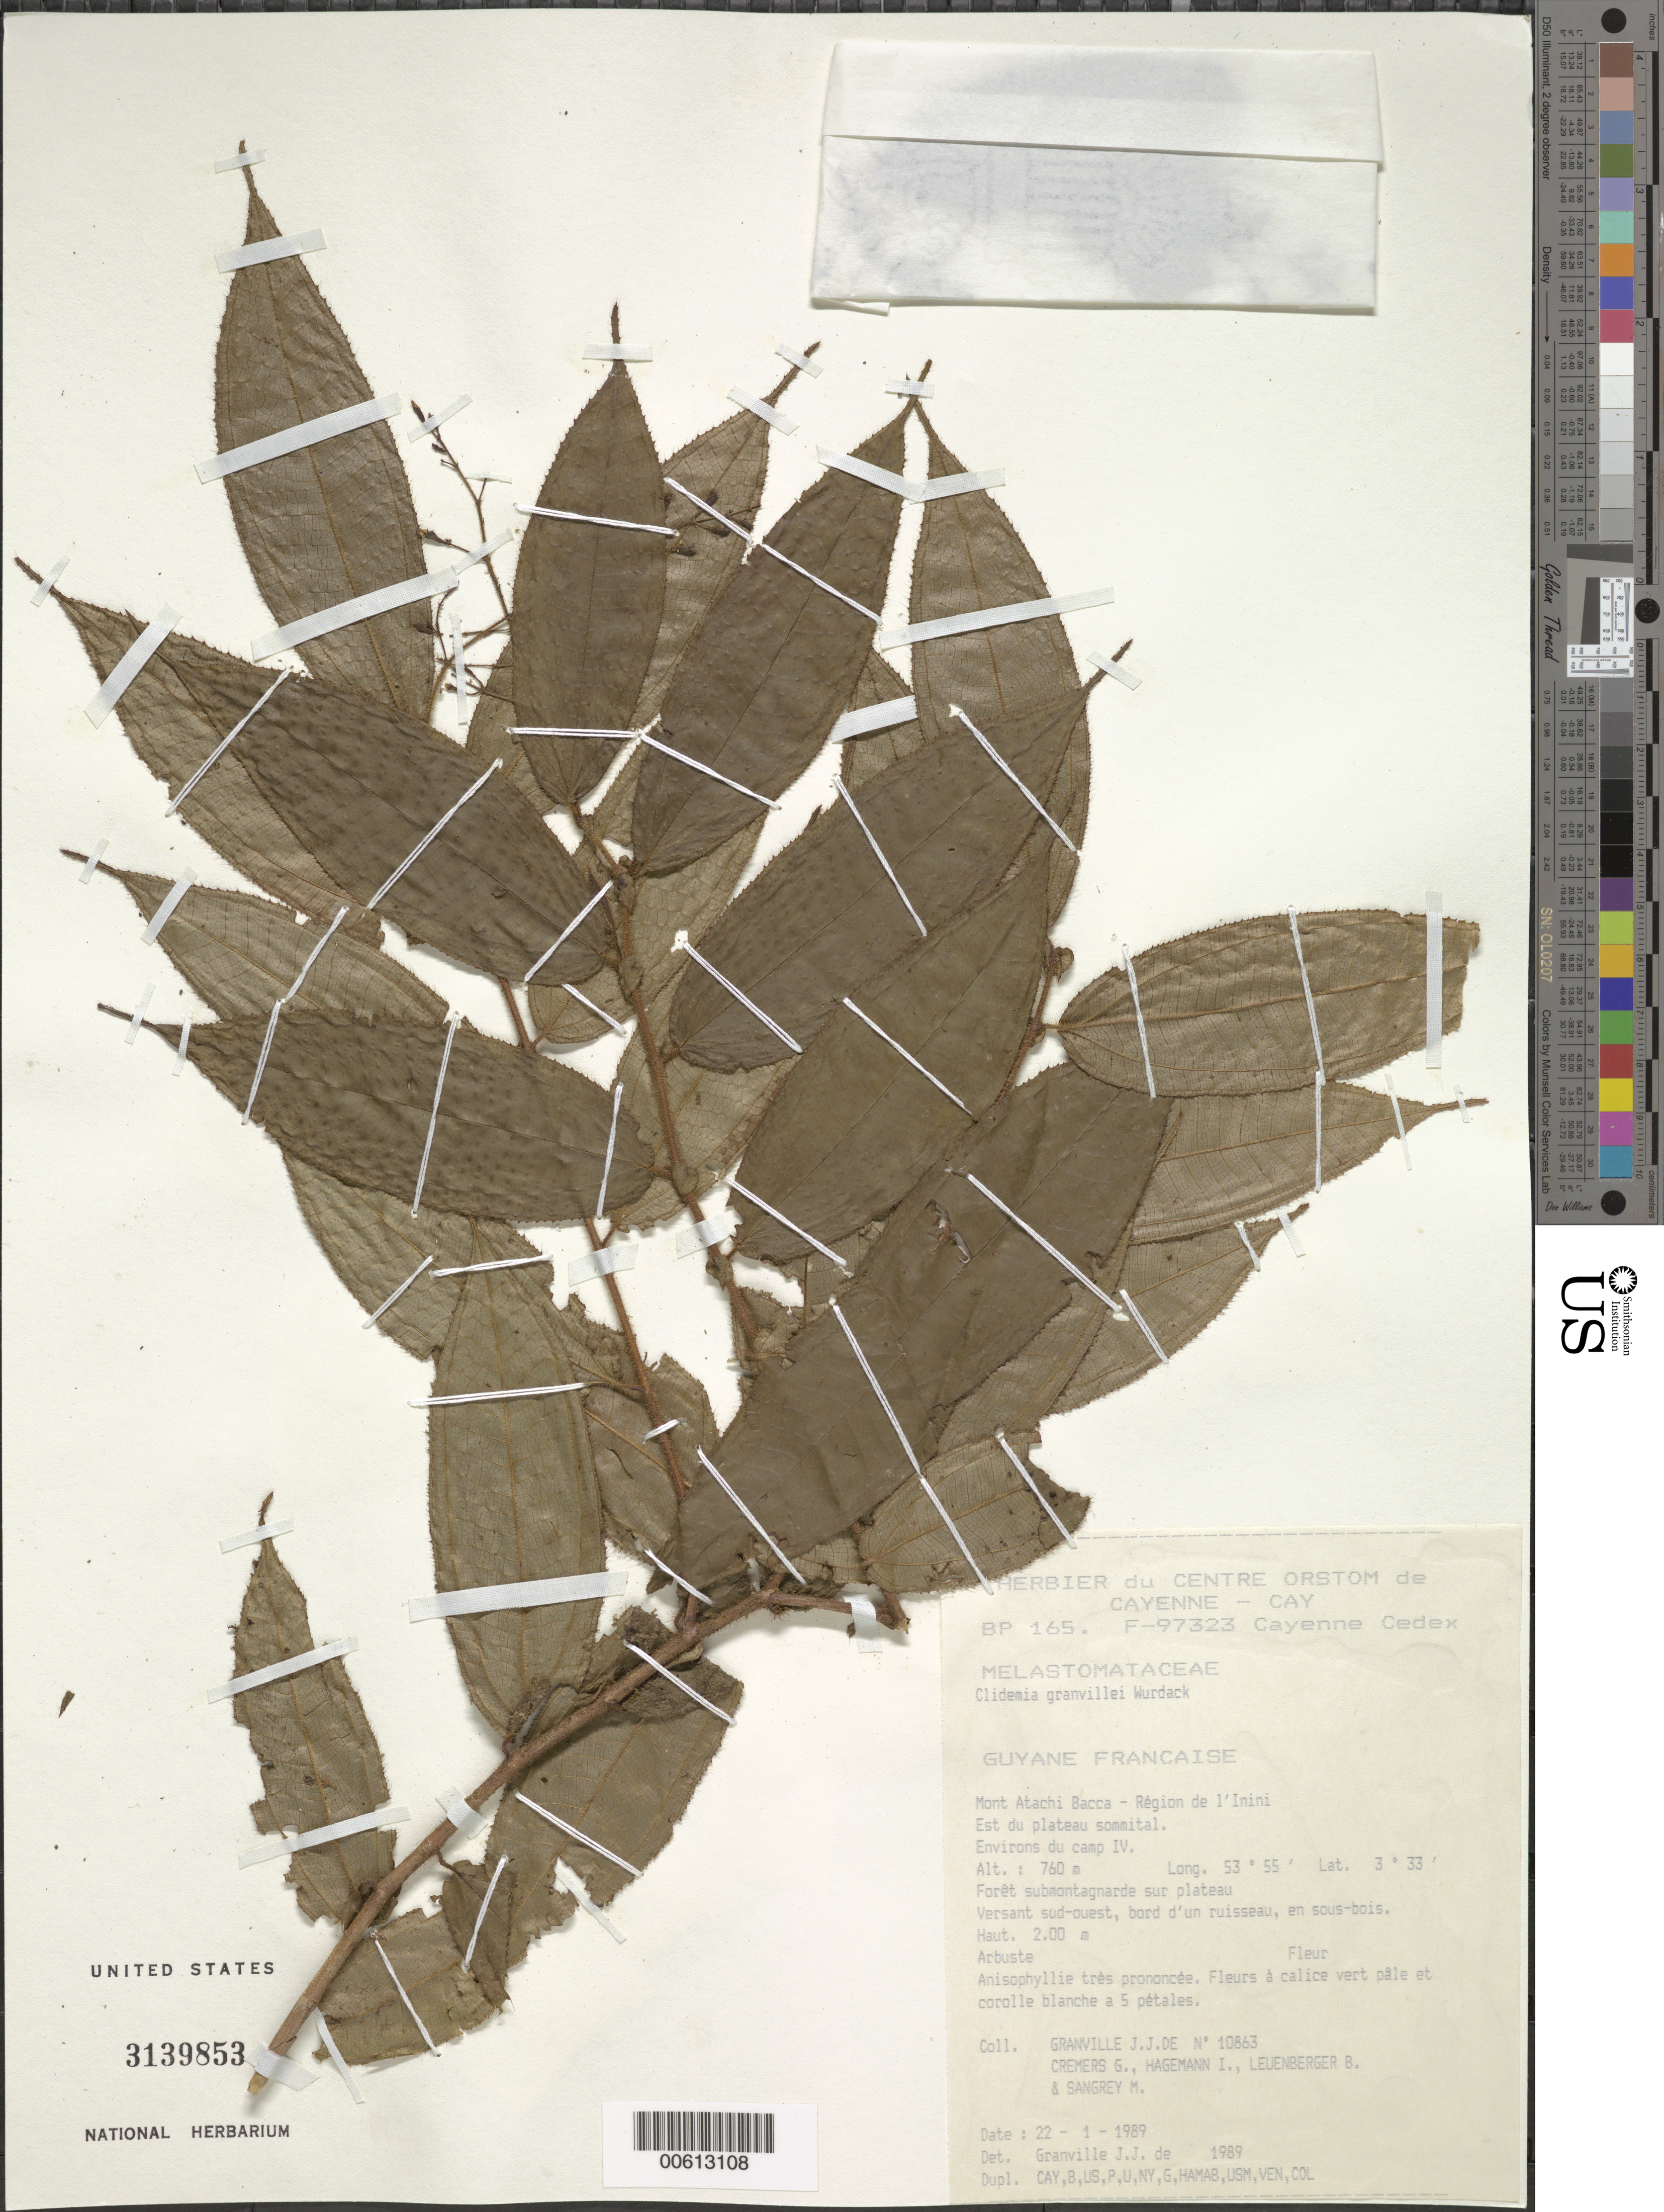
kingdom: Plantae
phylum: Tracheophyta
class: Magnoliopsida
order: Myrtales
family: Melastomataceae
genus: Clidemia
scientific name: Clidemia granvillei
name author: Wurdack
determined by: Granville, J. J. de, (CAY), Institut de Recherche pour le Developpement (IRD) (FRENCH GUIANA)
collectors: J.-J. de Granville, G. Cremers, J. Hagemann, B. E. Leuenberger & M. S. Sangrey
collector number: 10863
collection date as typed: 22-Jan-89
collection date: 1989-01-22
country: French Guiana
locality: Mont Atachi Bacca, région de l'Inini. Est du plateau sommital. Environs du camp IV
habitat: Forêt submontagnarde sur plateau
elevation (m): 760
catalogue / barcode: US 3139853